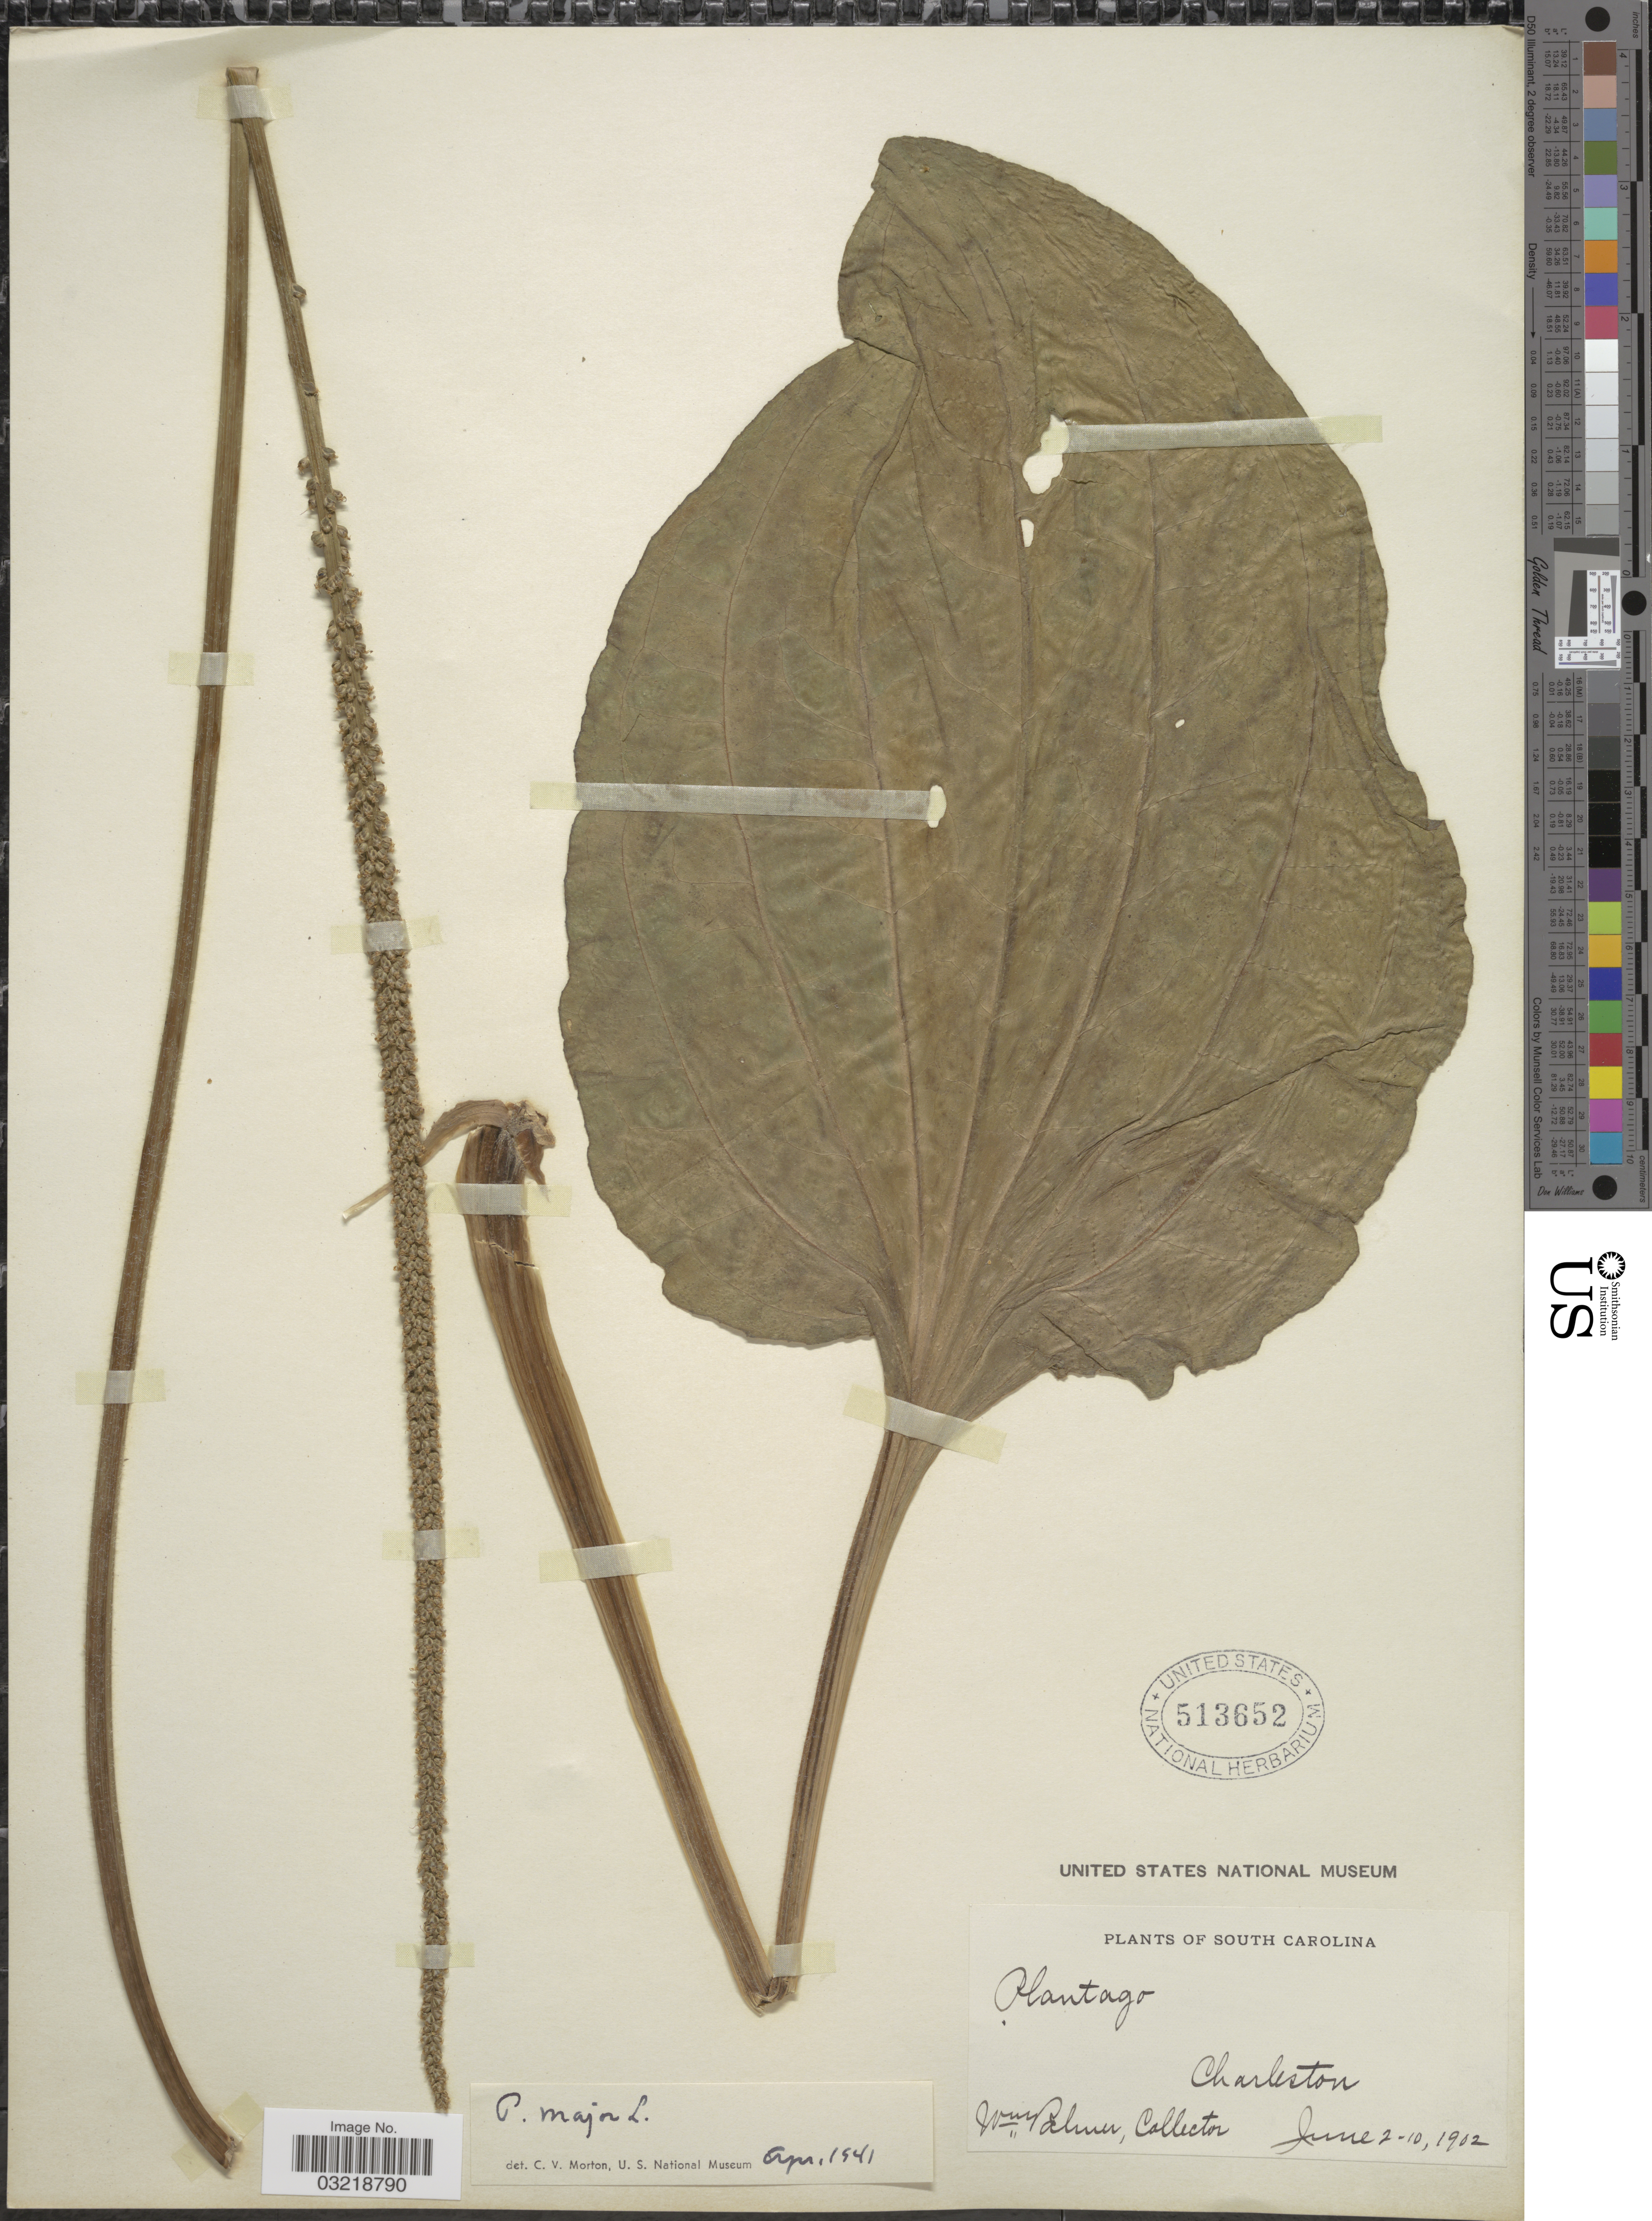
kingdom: Plantae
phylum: Tracheophyta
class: Magnoliopsida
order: Lamiales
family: Plantaginaceae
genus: Plantago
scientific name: Plantago major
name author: L.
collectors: W. Palmer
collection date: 1902-06-02/1902-06-10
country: United States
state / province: South Carolina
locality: Charleston.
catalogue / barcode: US 513652